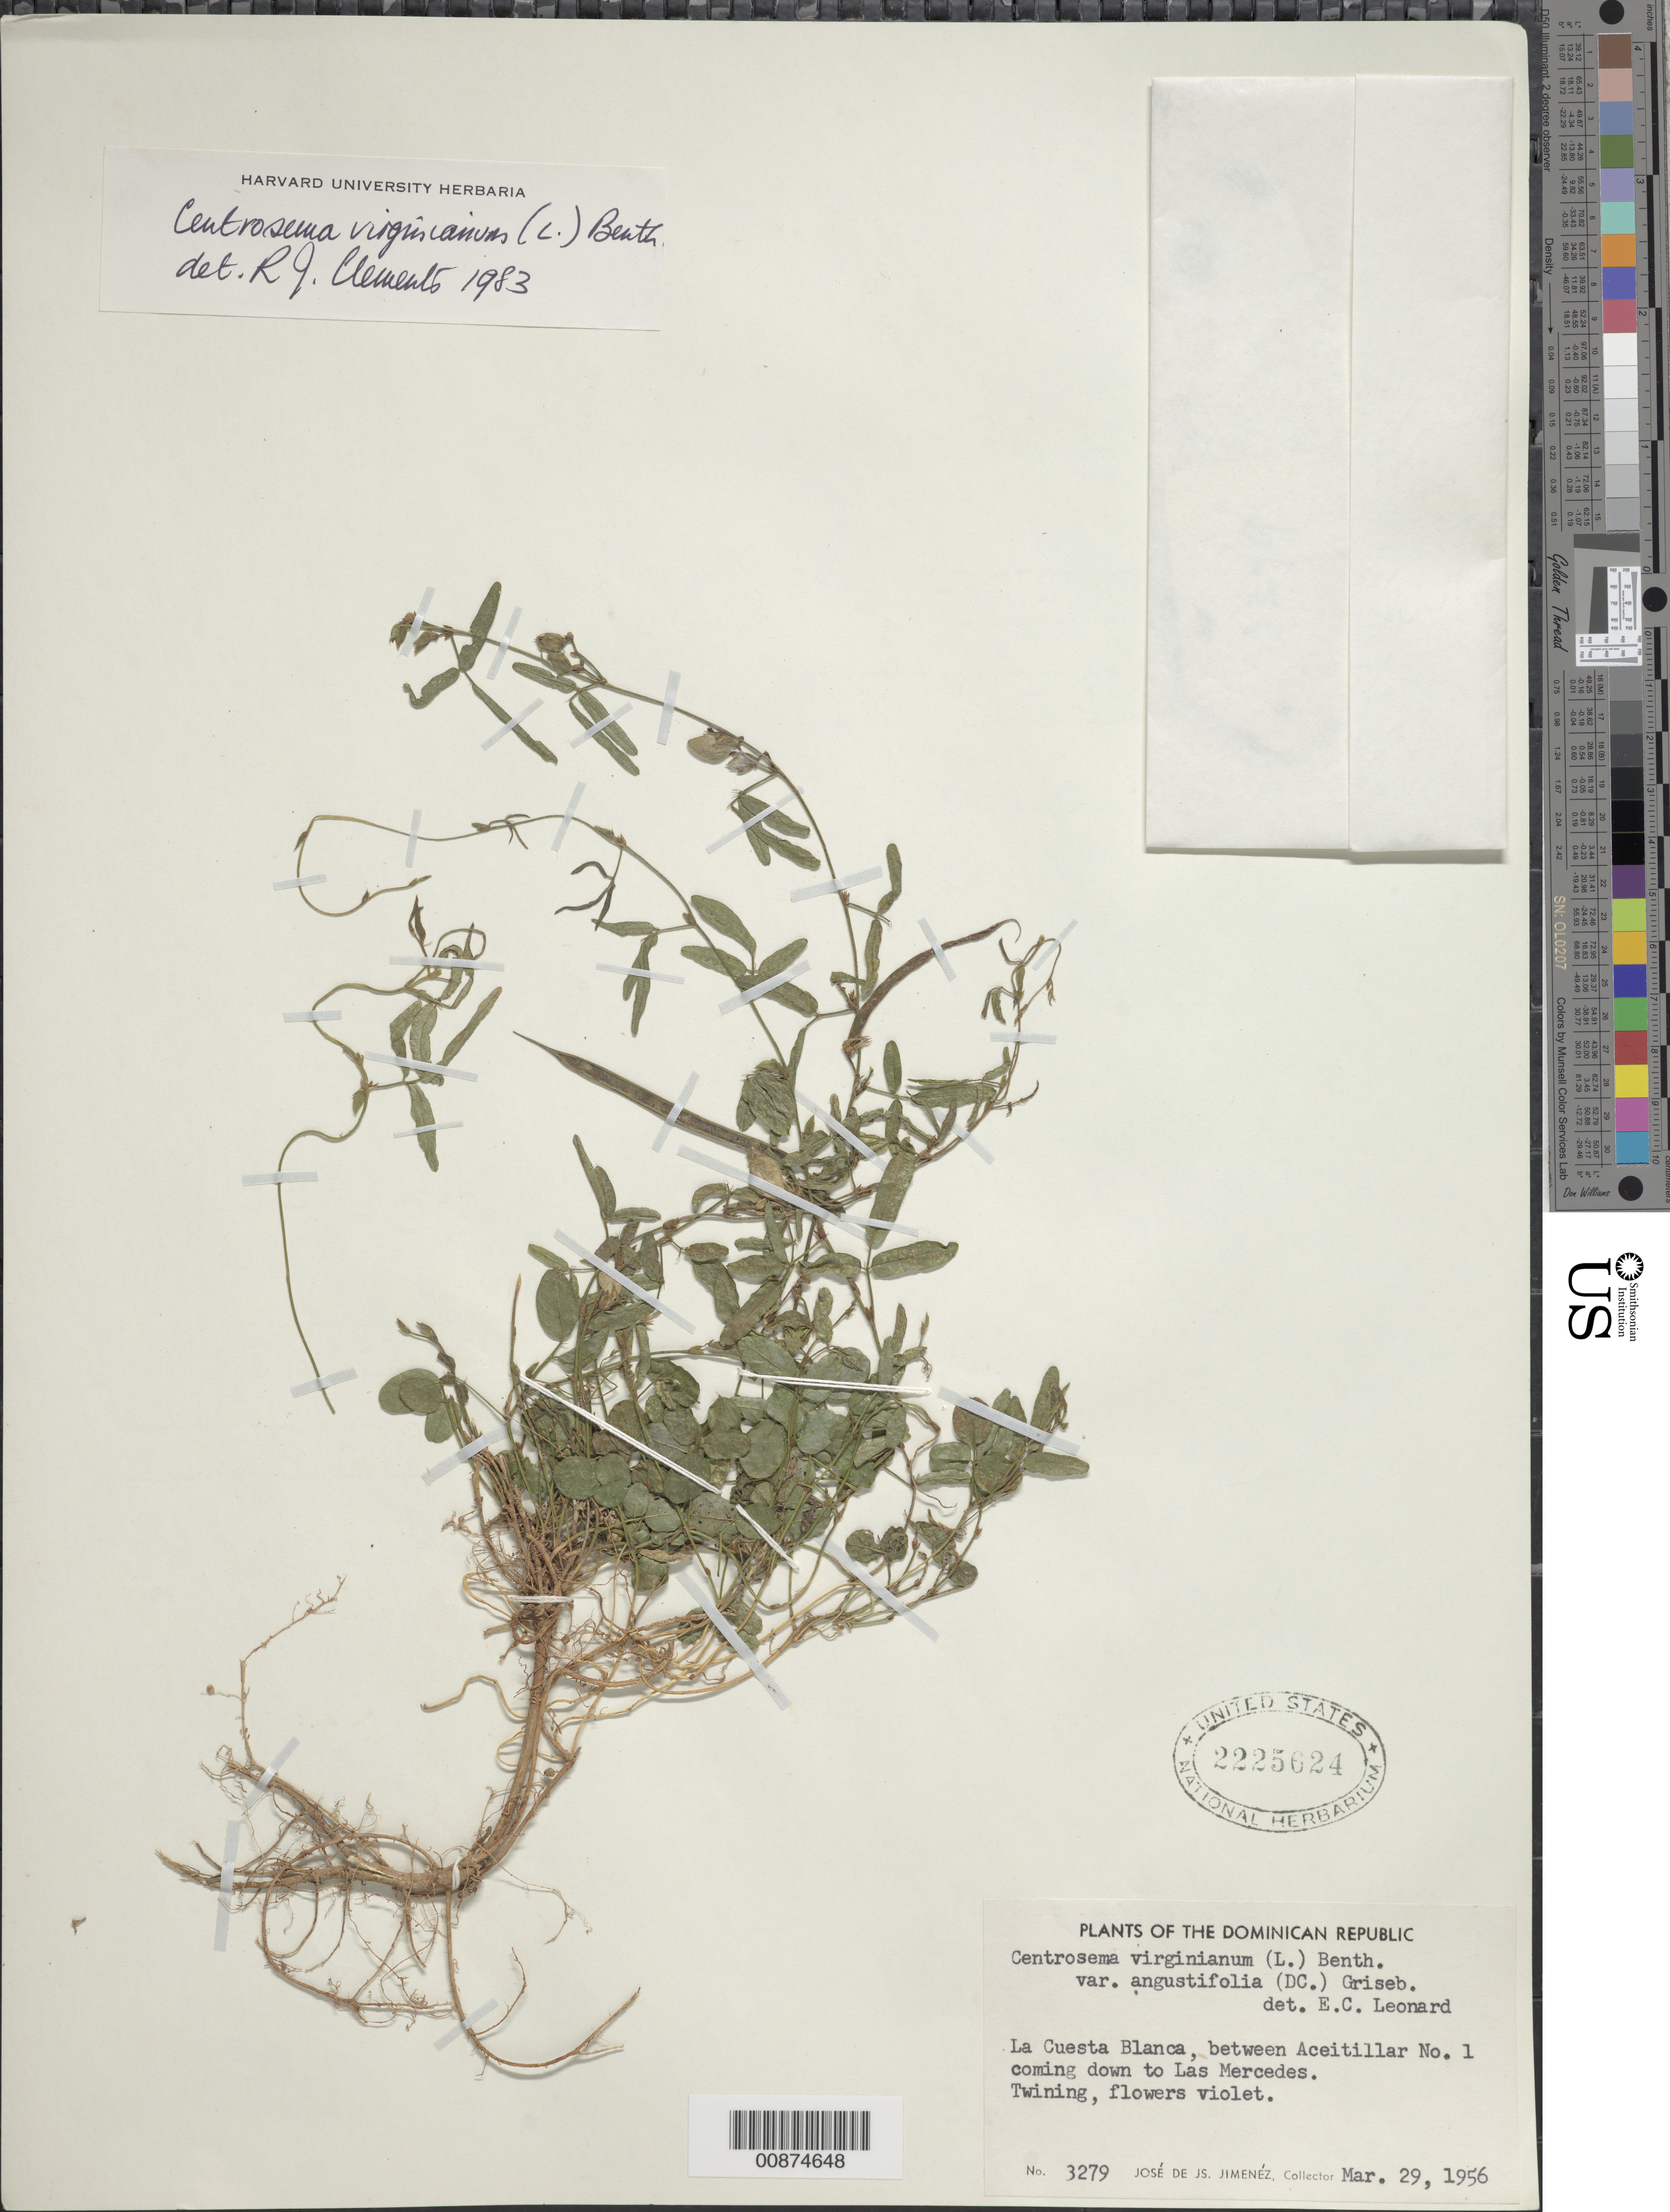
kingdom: Plantae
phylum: Tracheophyta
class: Magnoliopsida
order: Fabales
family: Fabaceae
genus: Centrosema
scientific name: Centrosema virginianum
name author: (L.) Benth.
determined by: Clements, R. J.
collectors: J. J. Jiménez Almonte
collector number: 3279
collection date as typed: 29 Mar 1956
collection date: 1956-03-29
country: Dominican Republic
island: Hispaniola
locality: La Cuesta Blanca, between Aceitillar No. 1 coming down to Las Mercedes.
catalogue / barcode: US 2225624